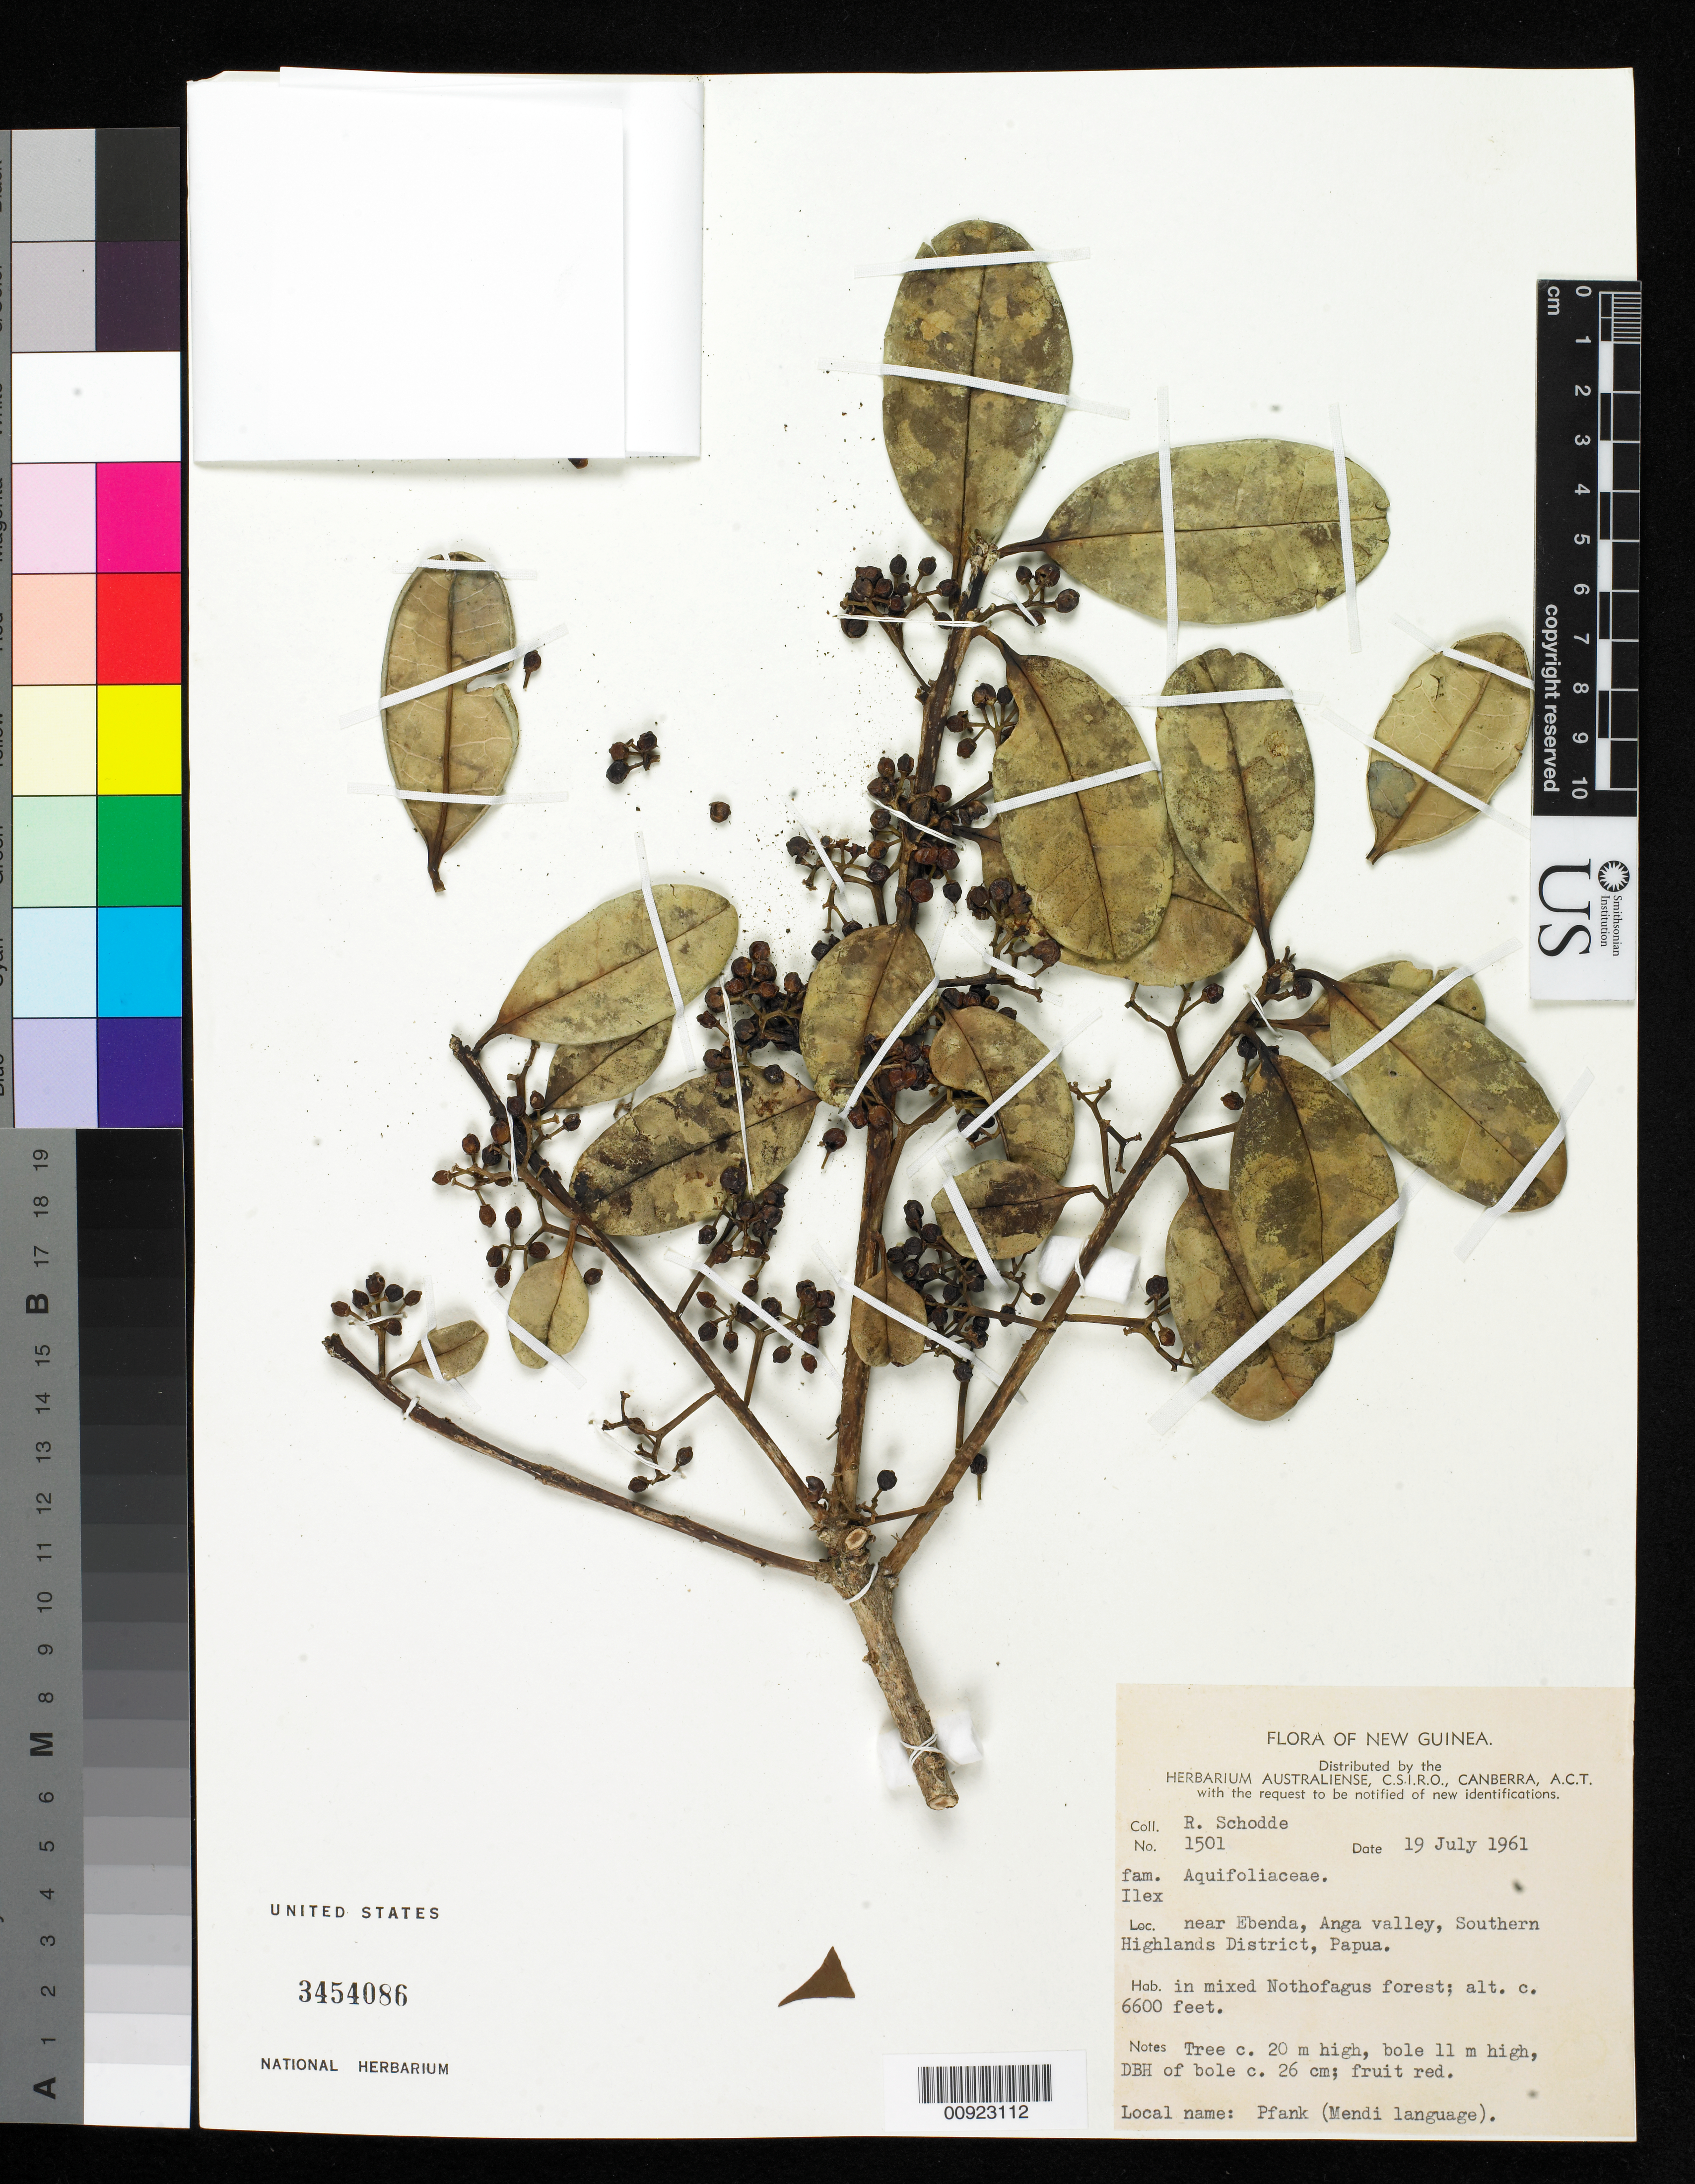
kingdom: Plantae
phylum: Tracheophyta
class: Magnoliopsida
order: Aquifoliales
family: Aquifoliaceae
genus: Ilex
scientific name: Ilex sp.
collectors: R. Schodde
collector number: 1501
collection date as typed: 19 Jul 1961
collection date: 1961-07-19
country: Papua New Guinea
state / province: Southern Highlands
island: New Guinea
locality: Near Ebenda, Anga valley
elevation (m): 2012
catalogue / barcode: US 3454086